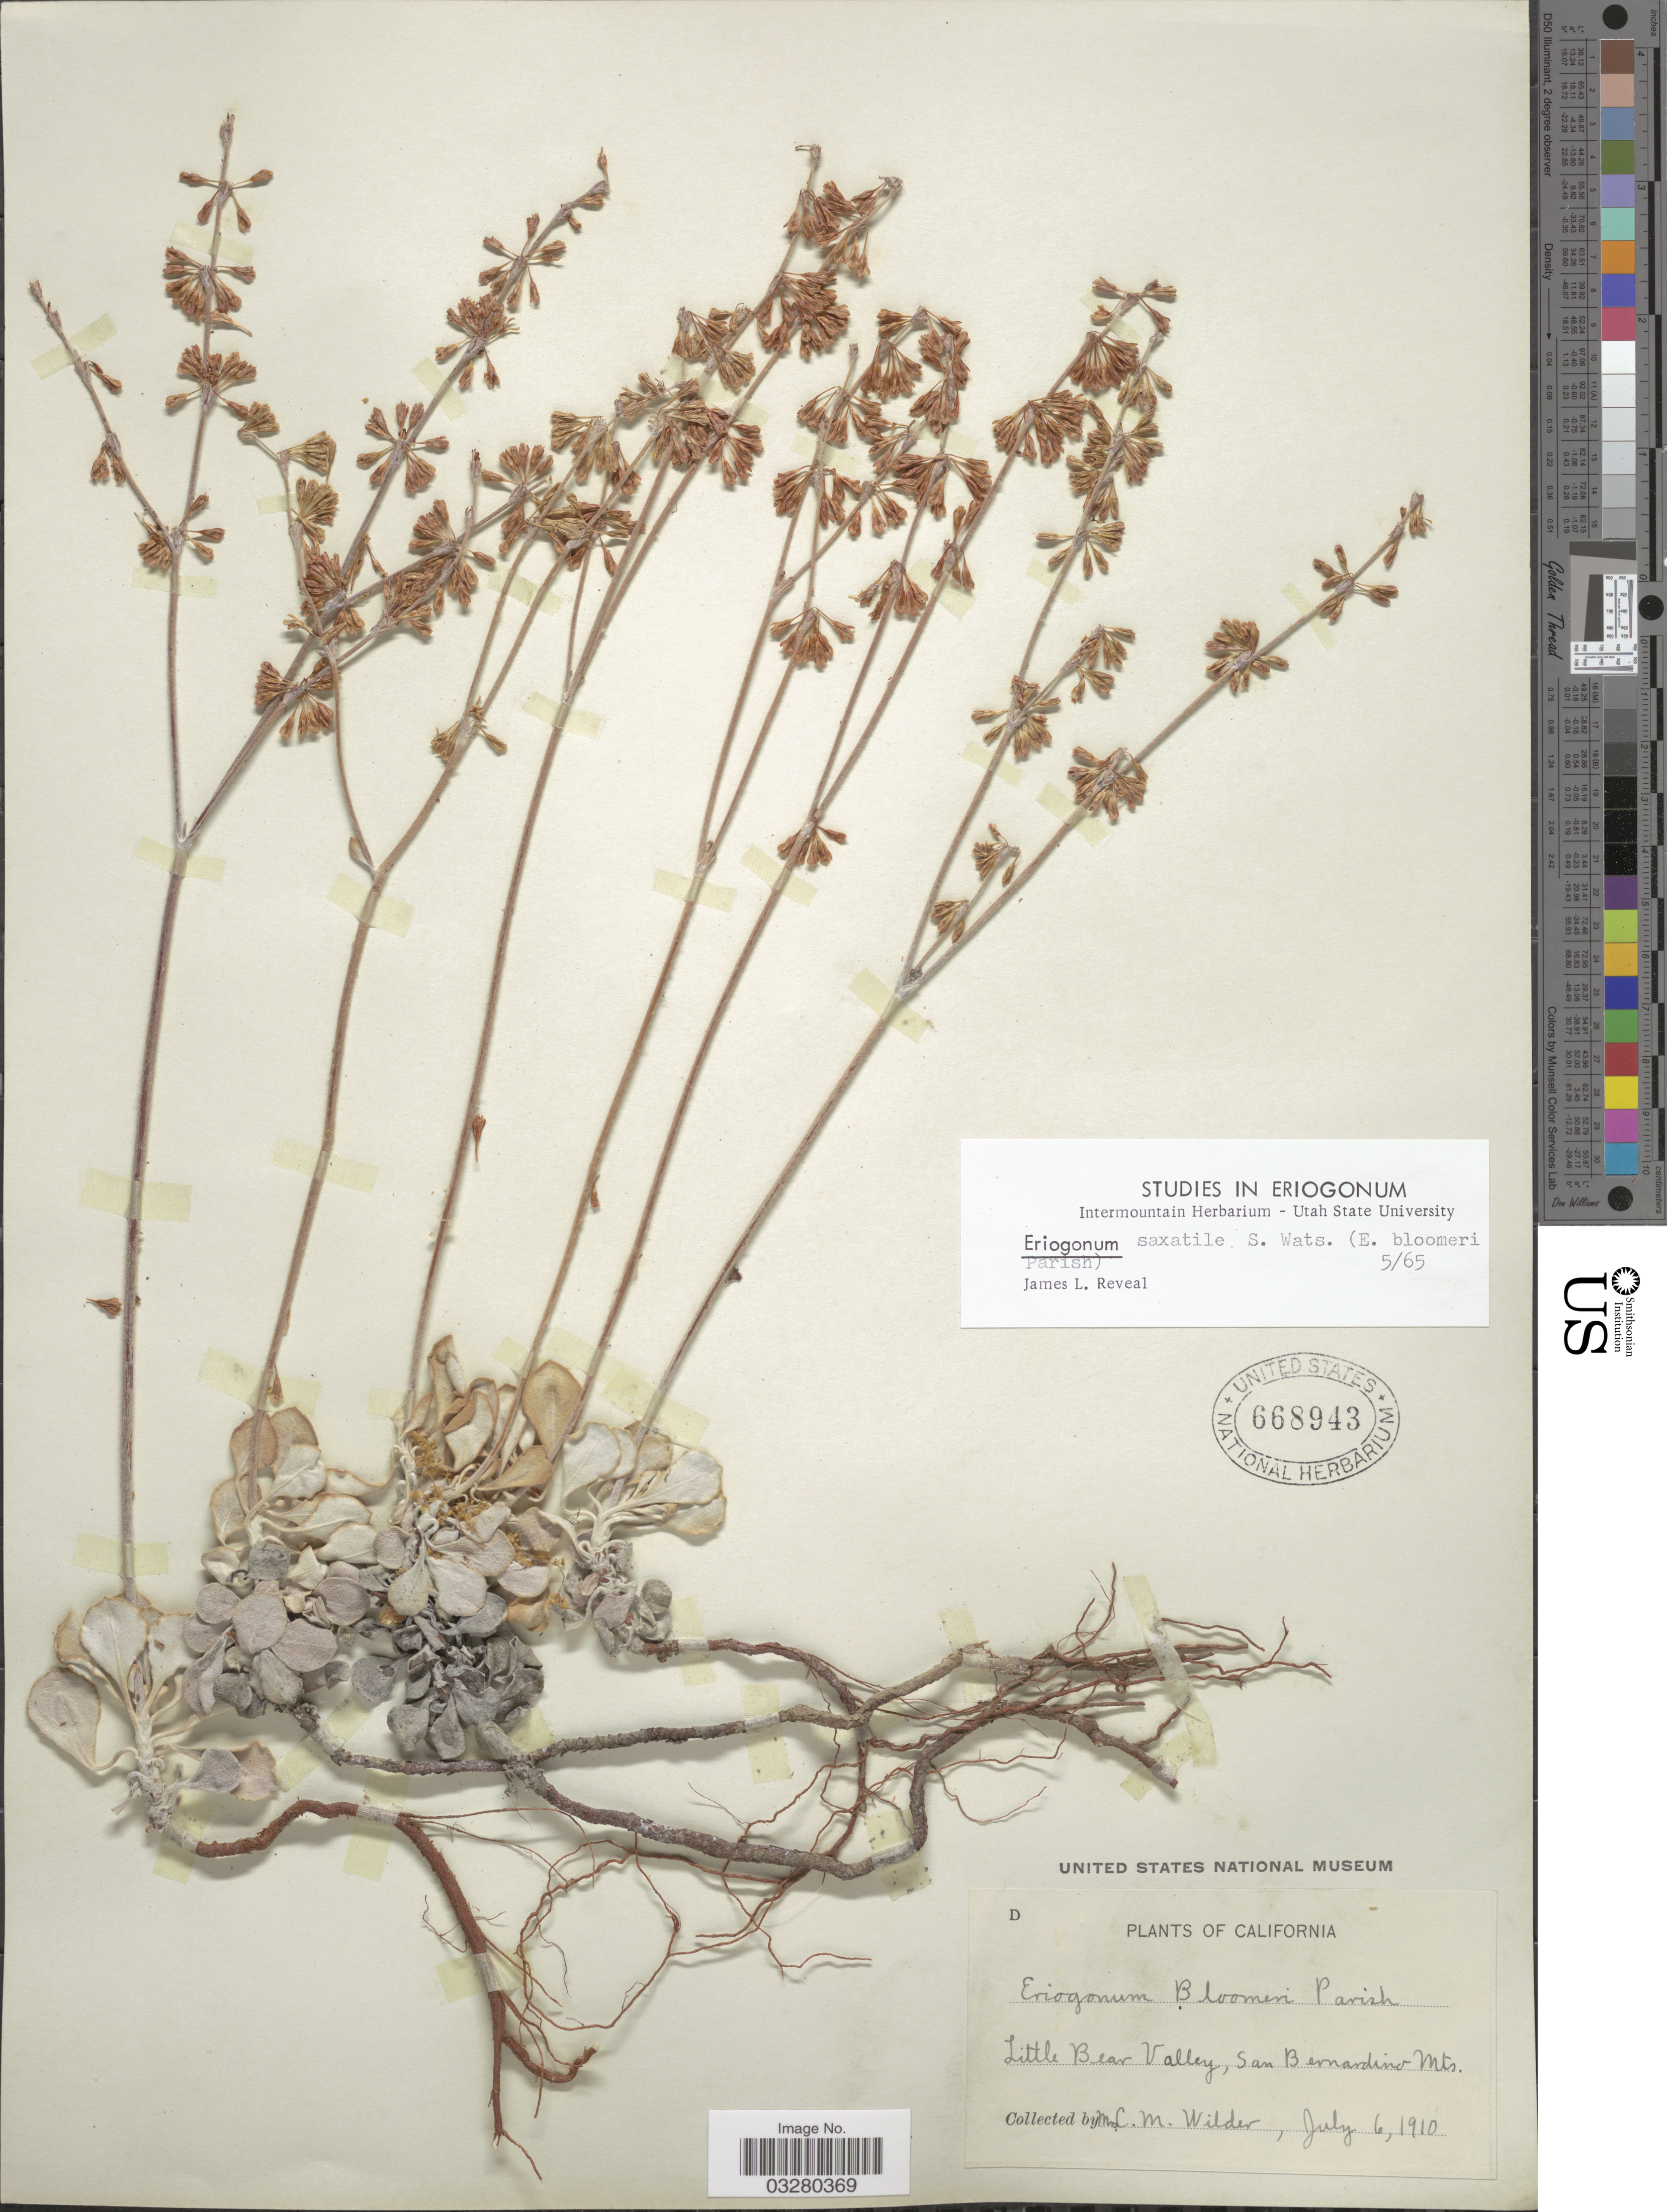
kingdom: Plantae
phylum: Tracheophyta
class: Magnoliopsida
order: Caryophyllales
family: Polygonaceae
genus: Eriogonum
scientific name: Eriogonum saxatile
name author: S. Watson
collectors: C. Wilder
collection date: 1910-07-06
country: United States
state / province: California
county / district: San Bernardino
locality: Little Bear Valley, San Bernardino Mts.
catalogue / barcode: US 668943